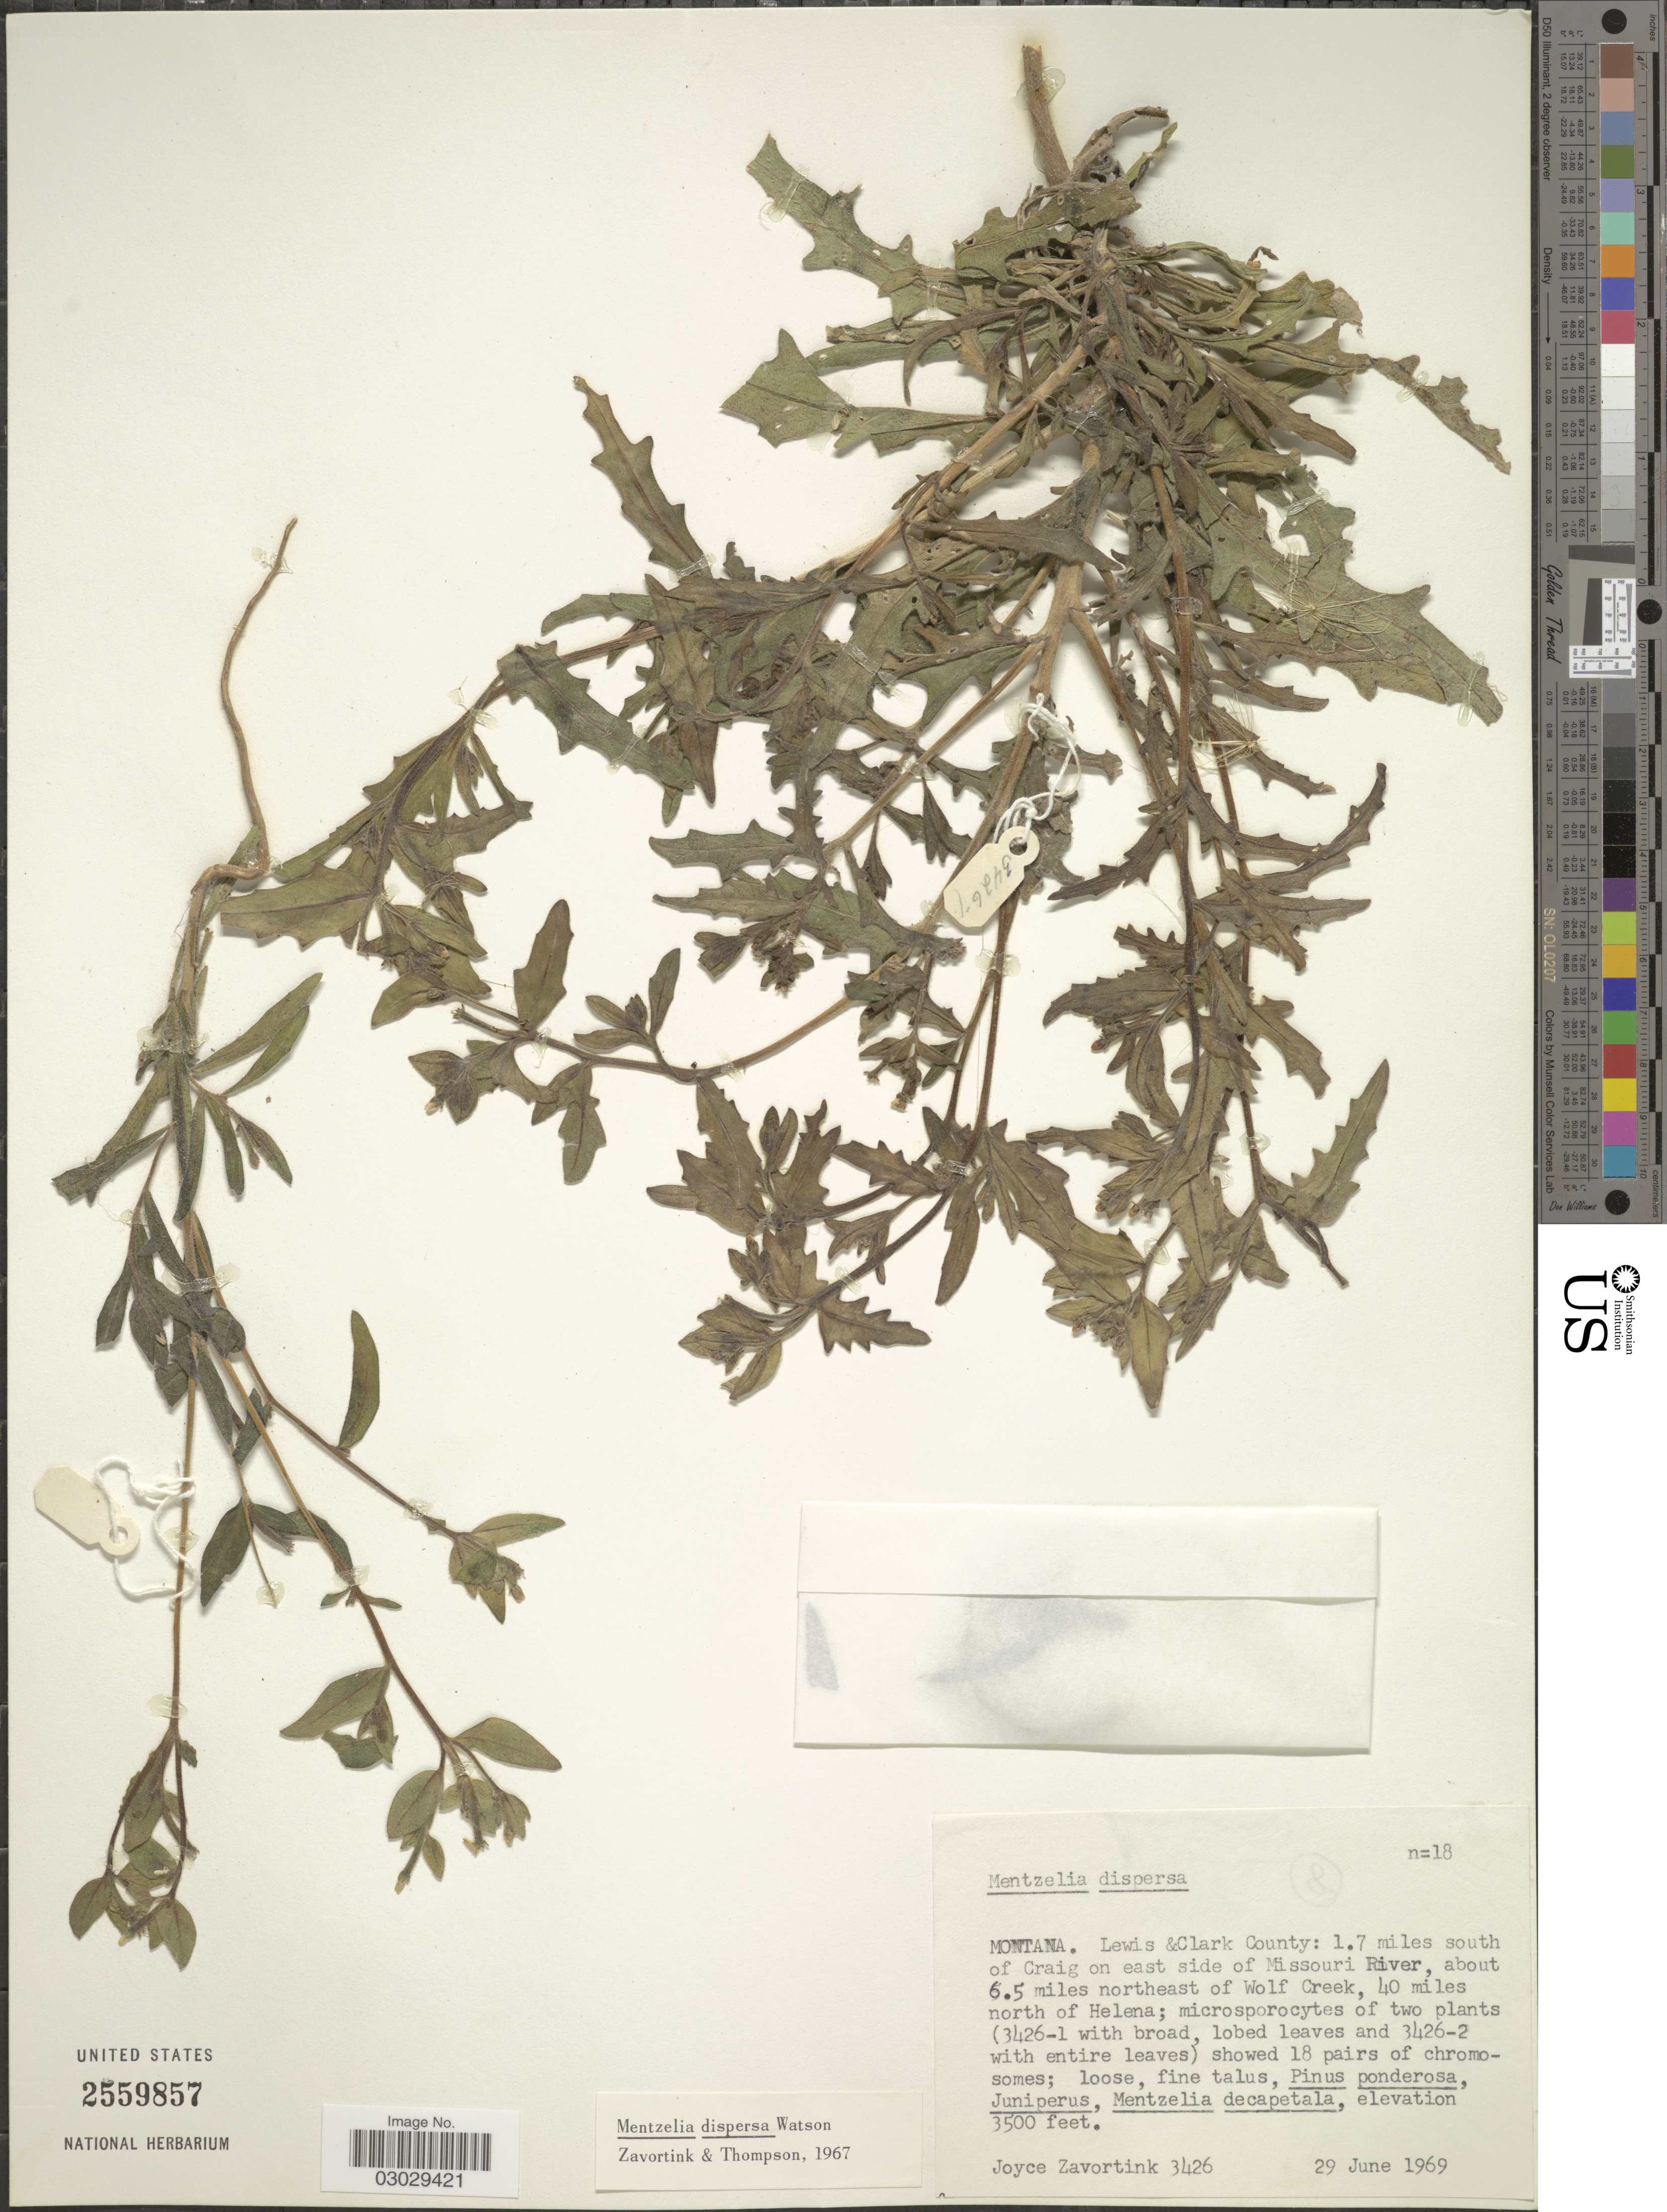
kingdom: Plantae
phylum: Tracheophyta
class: Magnoliopsida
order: Cornales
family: Loasaceae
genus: Mentzelia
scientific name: Mentzelia dispersa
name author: S. Watson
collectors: J. Zavortink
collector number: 3426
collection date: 1969-06-29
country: United States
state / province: Montana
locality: Lewis & Clark County: 1.7 miles south of Craig on east side of Missouri River, about 6.5 miles northeast of Wolf Creek, 40 miles north of Helena.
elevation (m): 1067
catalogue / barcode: US 2559857